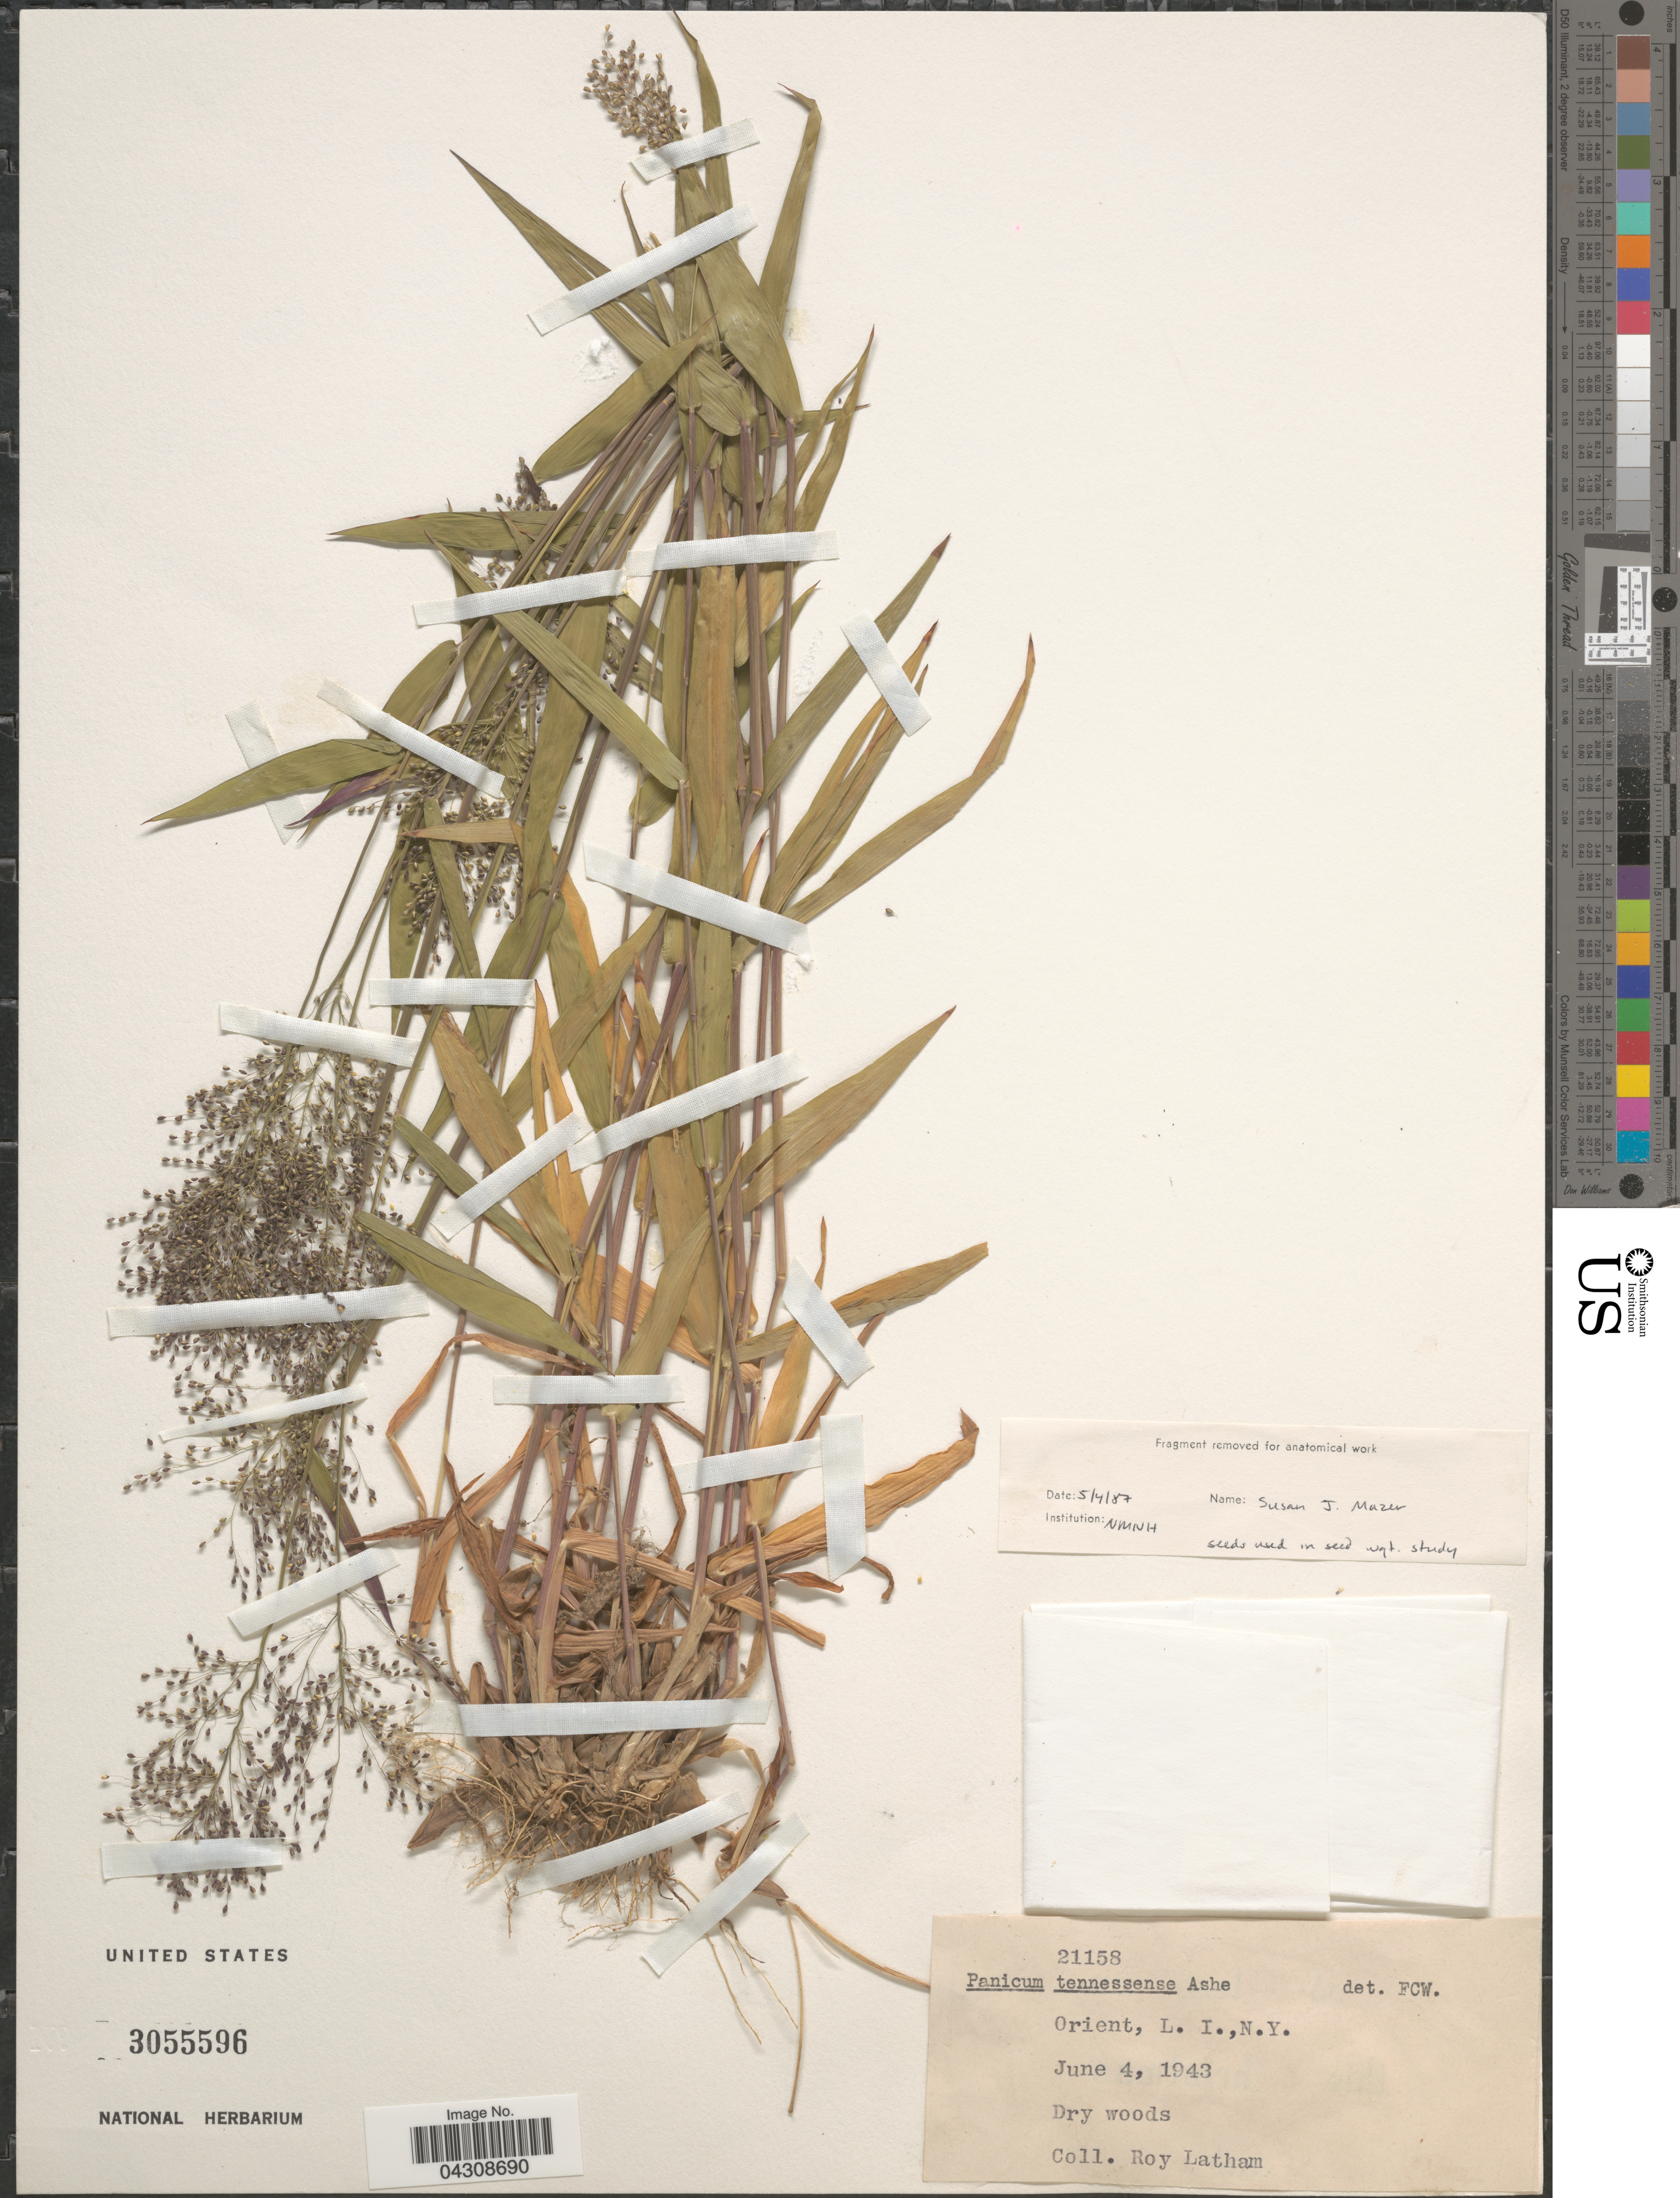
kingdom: Plantae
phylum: Tracheophyta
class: Liliopsida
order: Poales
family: Poaceae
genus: Dichanthelium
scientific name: Dichanthelium acuminatum var. acuminatum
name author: (Sw.) Gould & C.A. Clark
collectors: R. Latham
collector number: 21158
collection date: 1943-06-04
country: United States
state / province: New York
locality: Orient, L. I.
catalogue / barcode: US 3055596